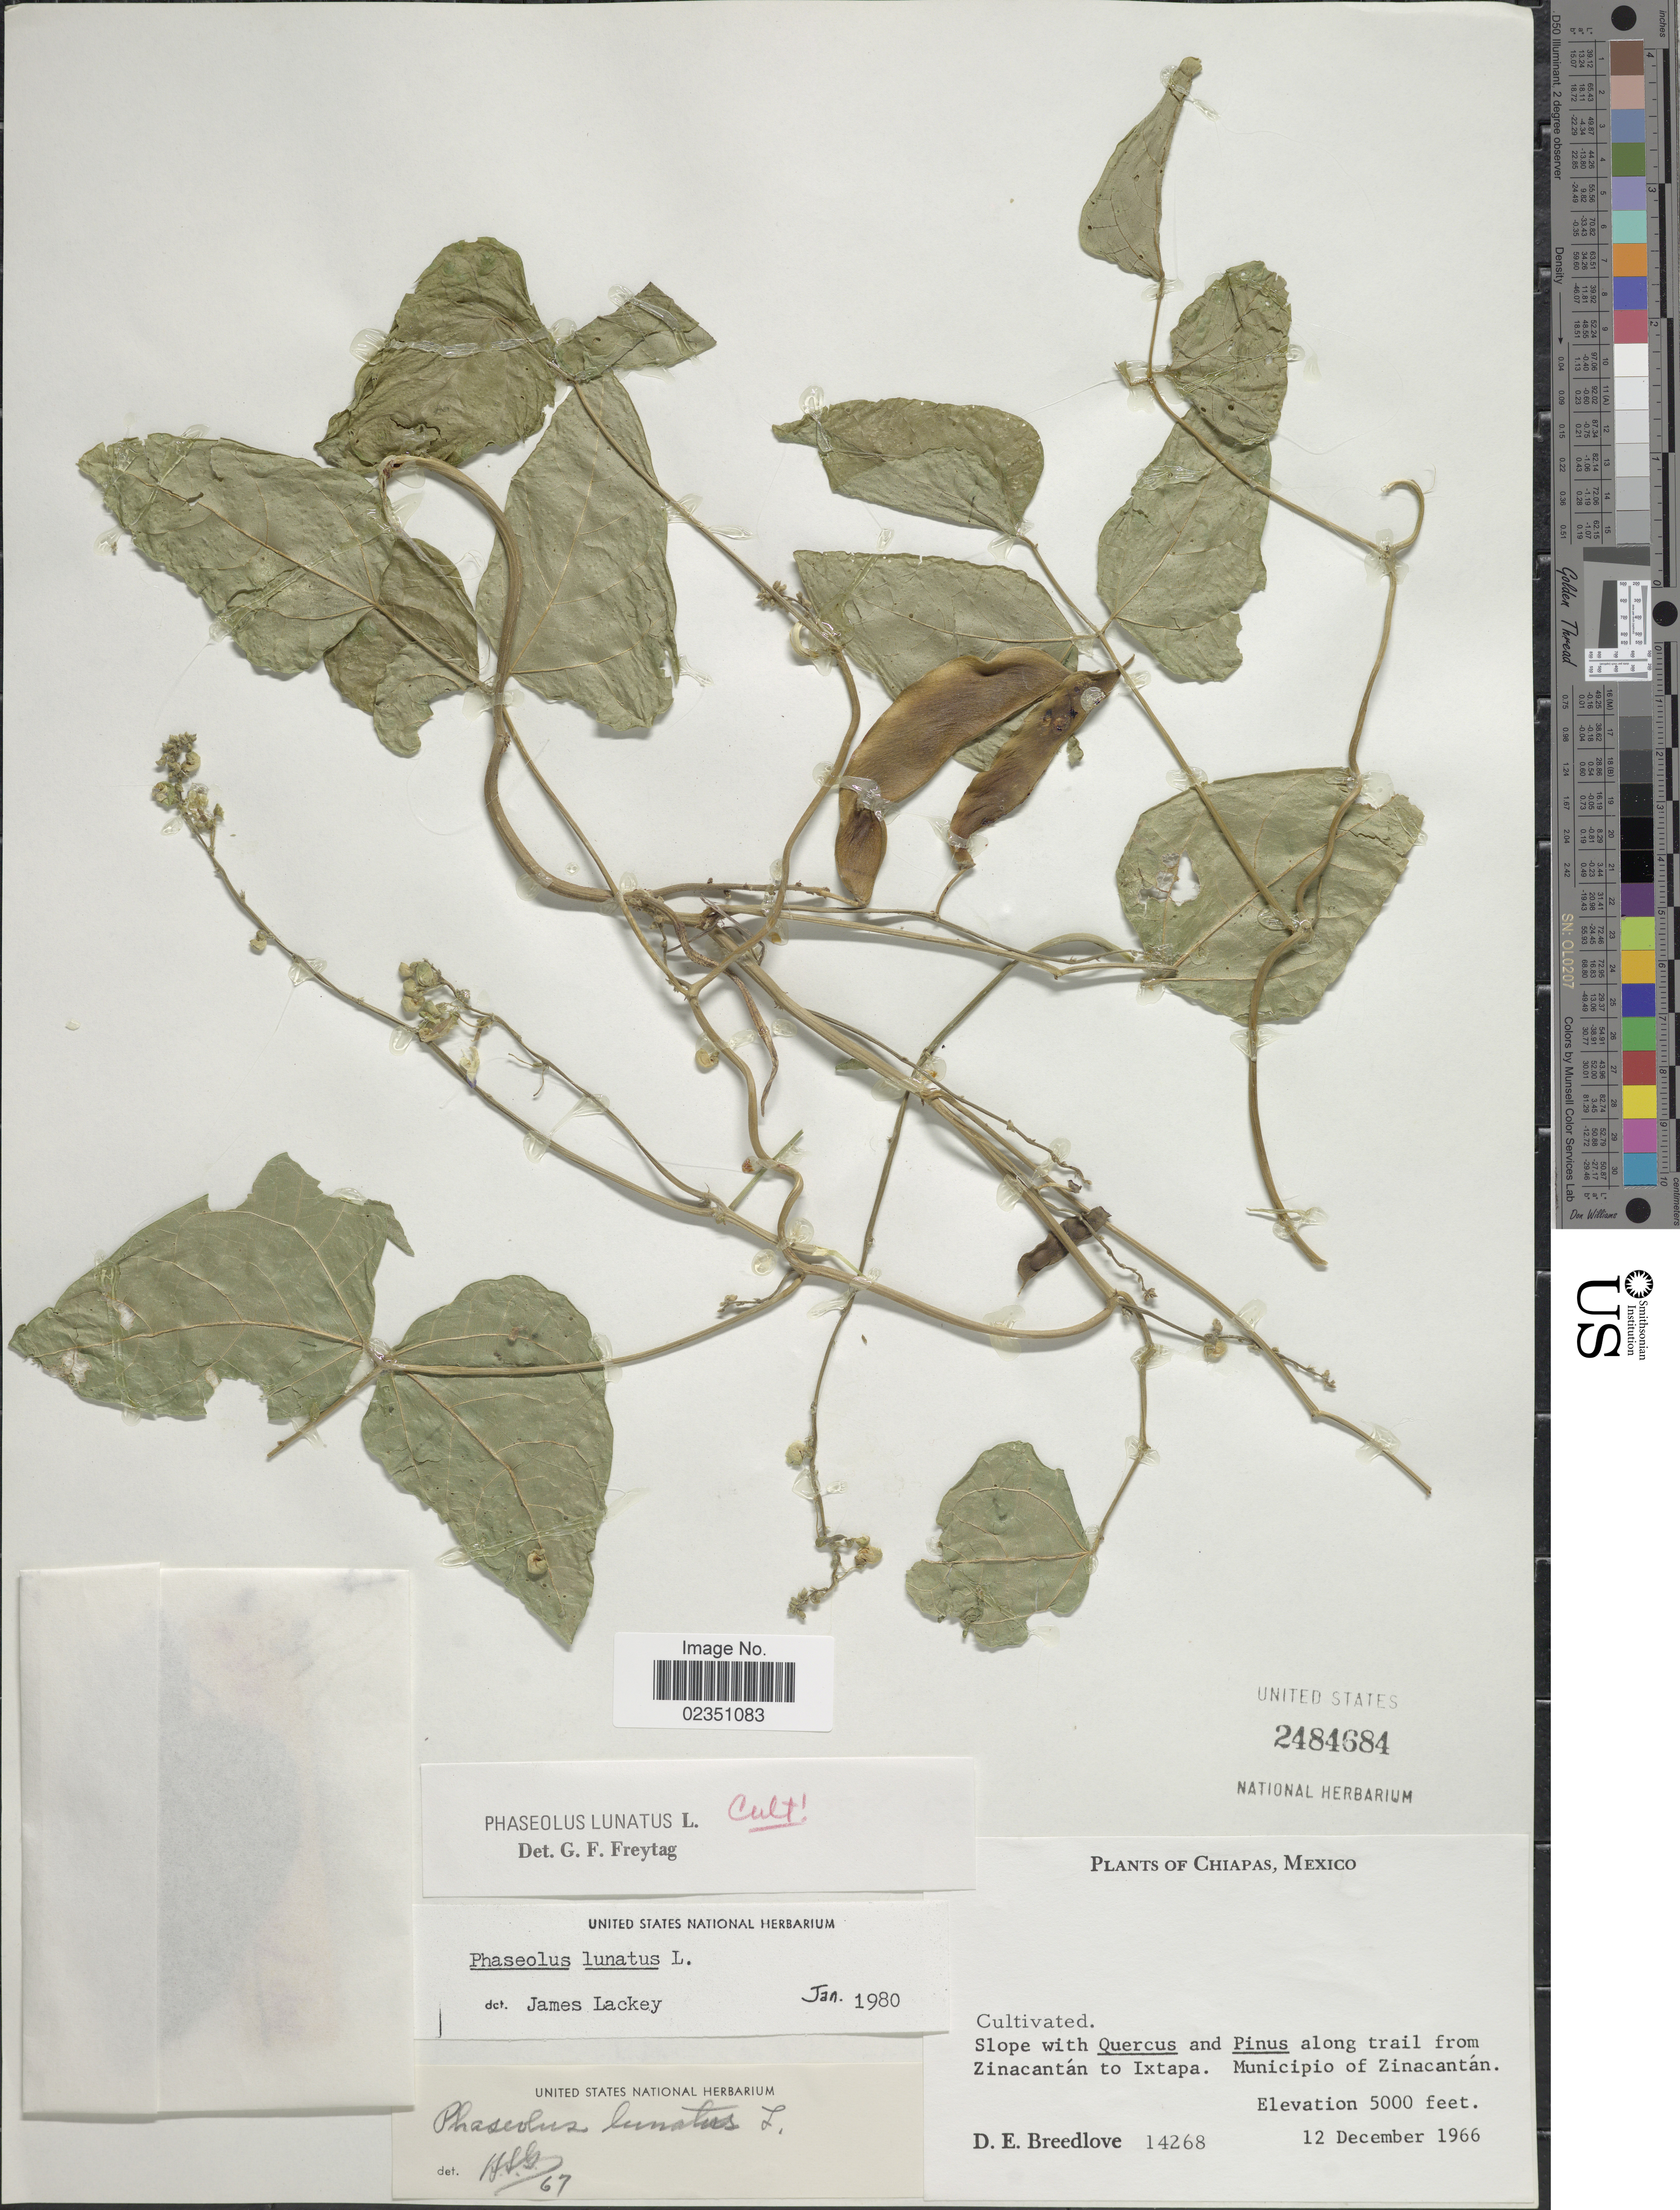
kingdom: Plantae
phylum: Tracheophyta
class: Magnoliopsida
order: Fabales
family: Fabaceae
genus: Phaseolus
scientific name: Phaseolus lunatus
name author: L.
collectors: D. E. Breedlove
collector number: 14268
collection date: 1966-12-12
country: Mexico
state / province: Chiapas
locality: Slope along trail from Zinacantán to Ixtapa. Municipio of Zinacantán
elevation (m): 1524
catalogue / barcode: US 2484684